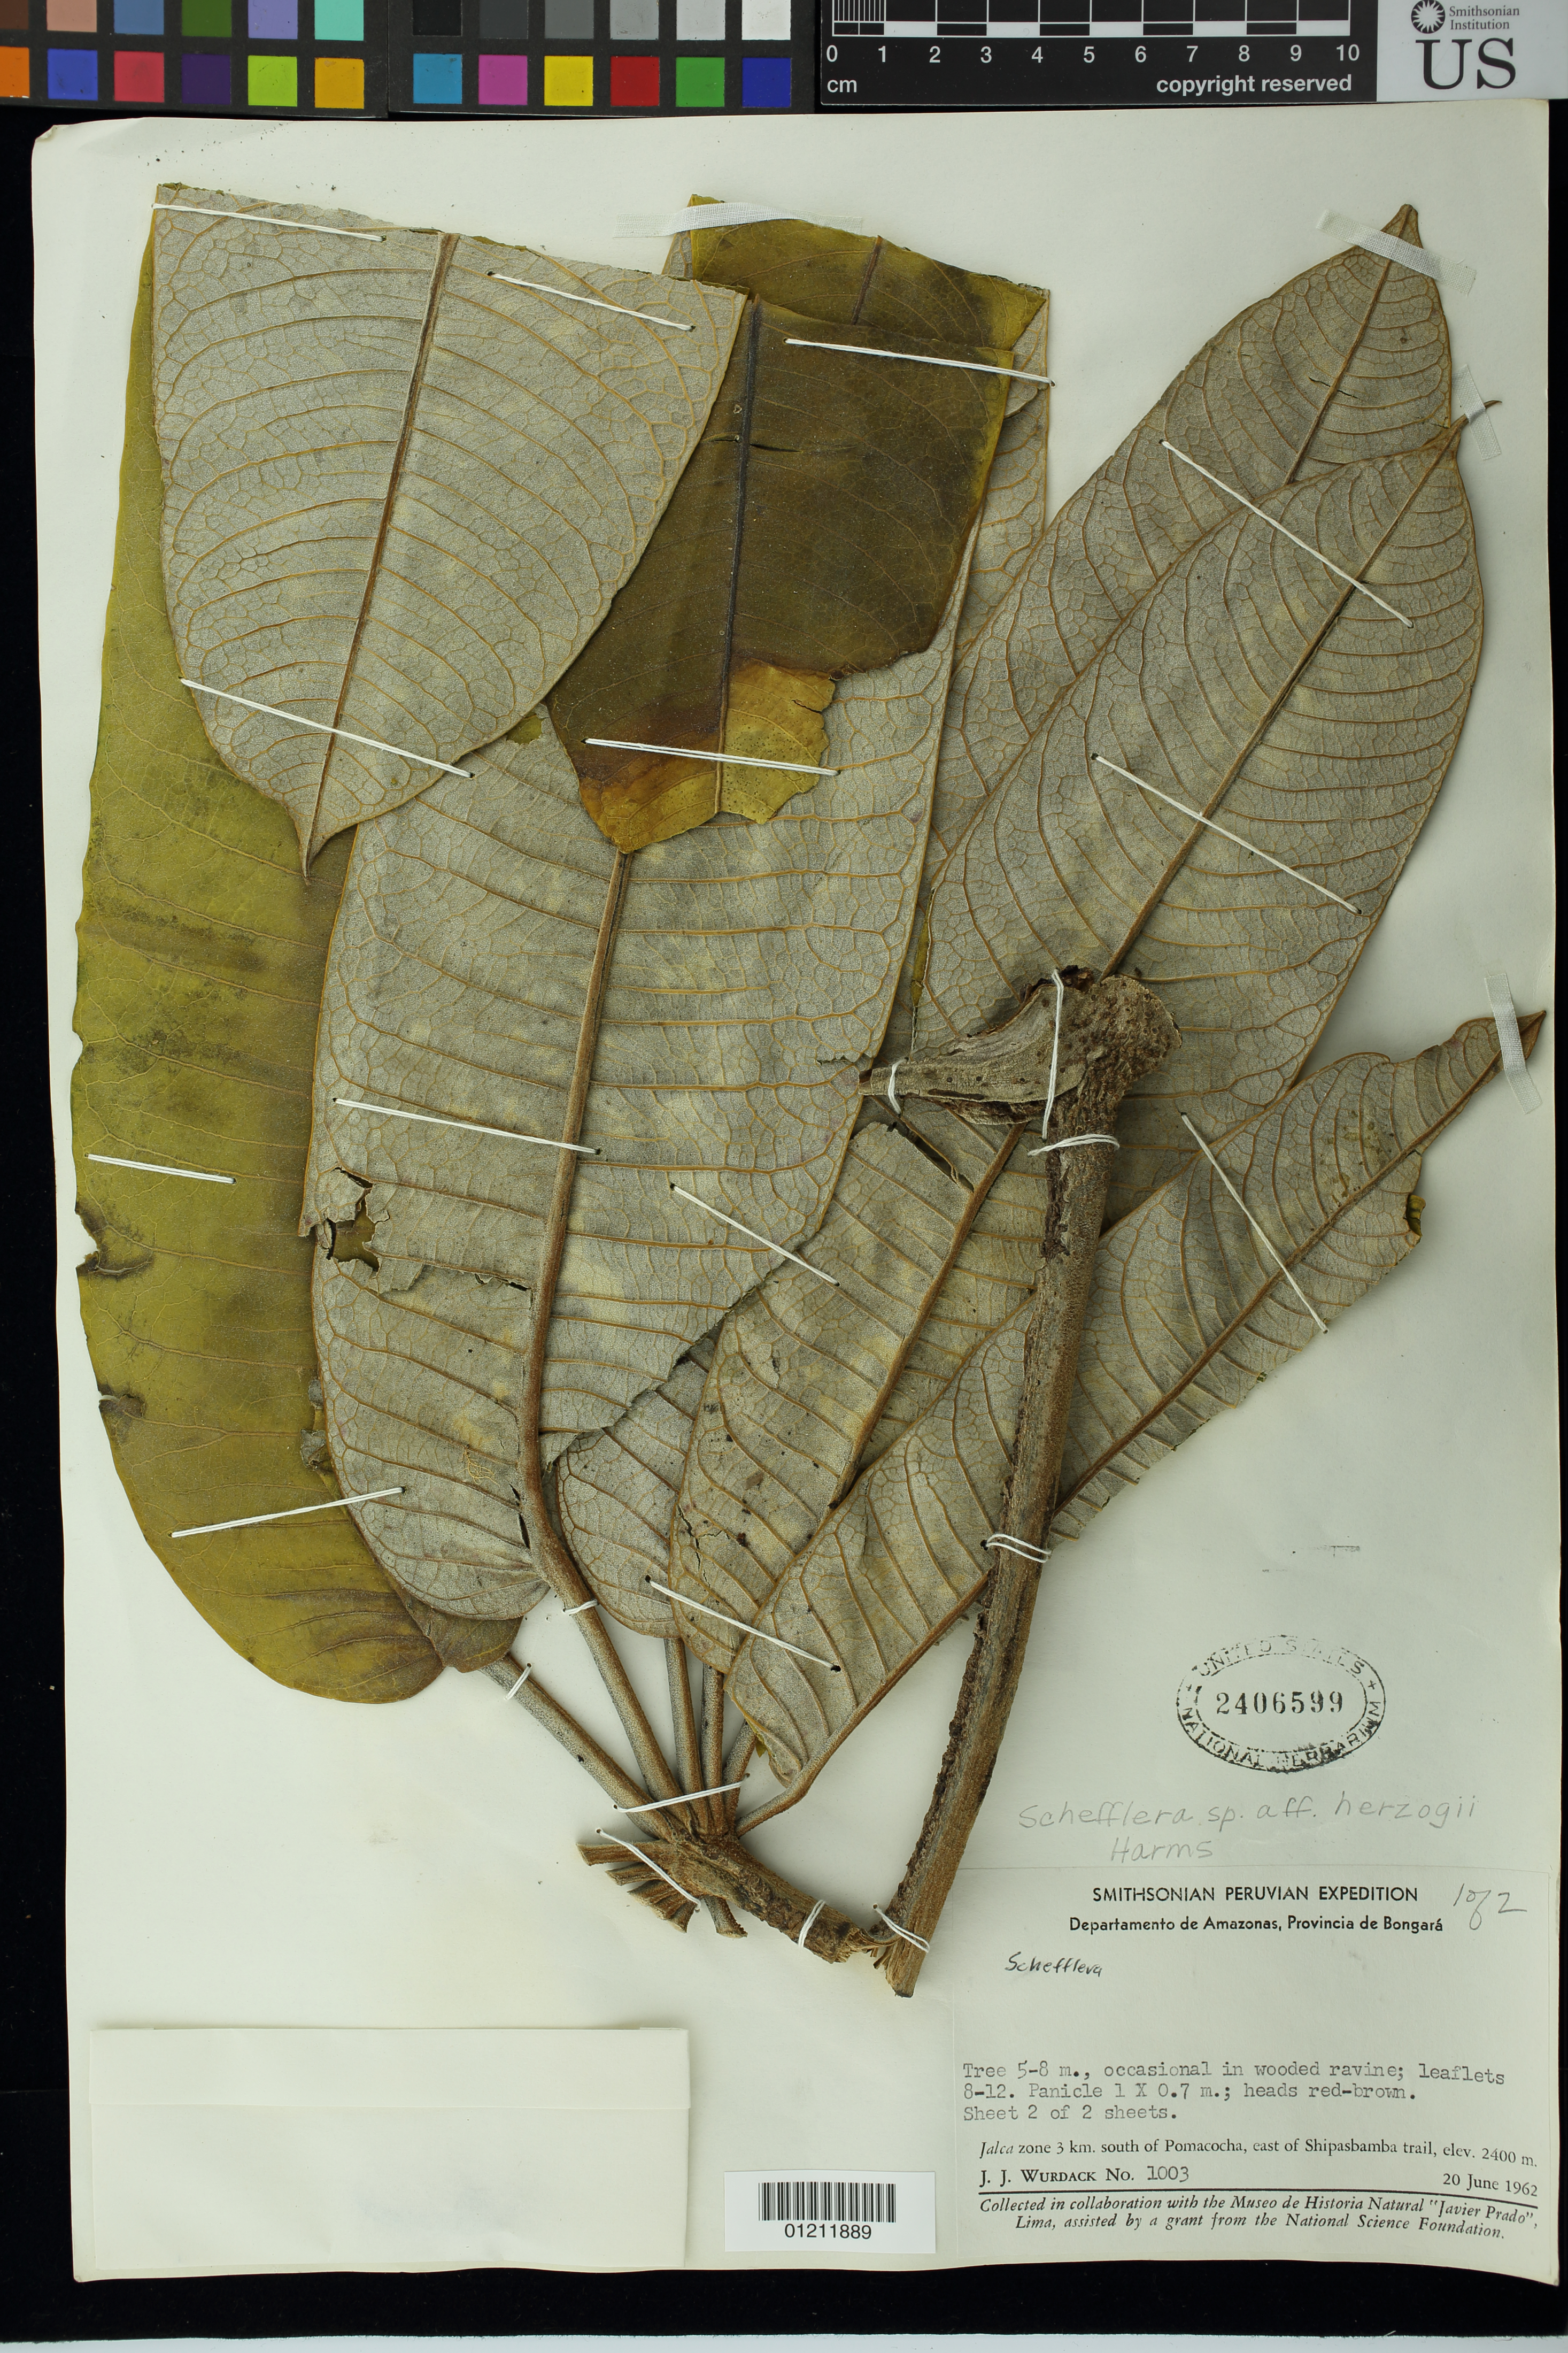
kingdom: Plantae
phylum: Tracheophyta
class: Magnoliopsida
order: Apiales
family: Araliaceae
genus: Schefflera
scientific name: Schefflera herzogii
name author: Harms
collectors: J. J. Wurdack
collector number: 1003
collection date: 1962-06-20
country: Peru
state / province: Amazonas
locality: Departamento de Amazonas, Provincia de Bongará. Jalca zone 3 km. south of Pomacocha, east of Shipasbamba trail.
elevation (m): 2400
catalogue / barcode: US 2406599